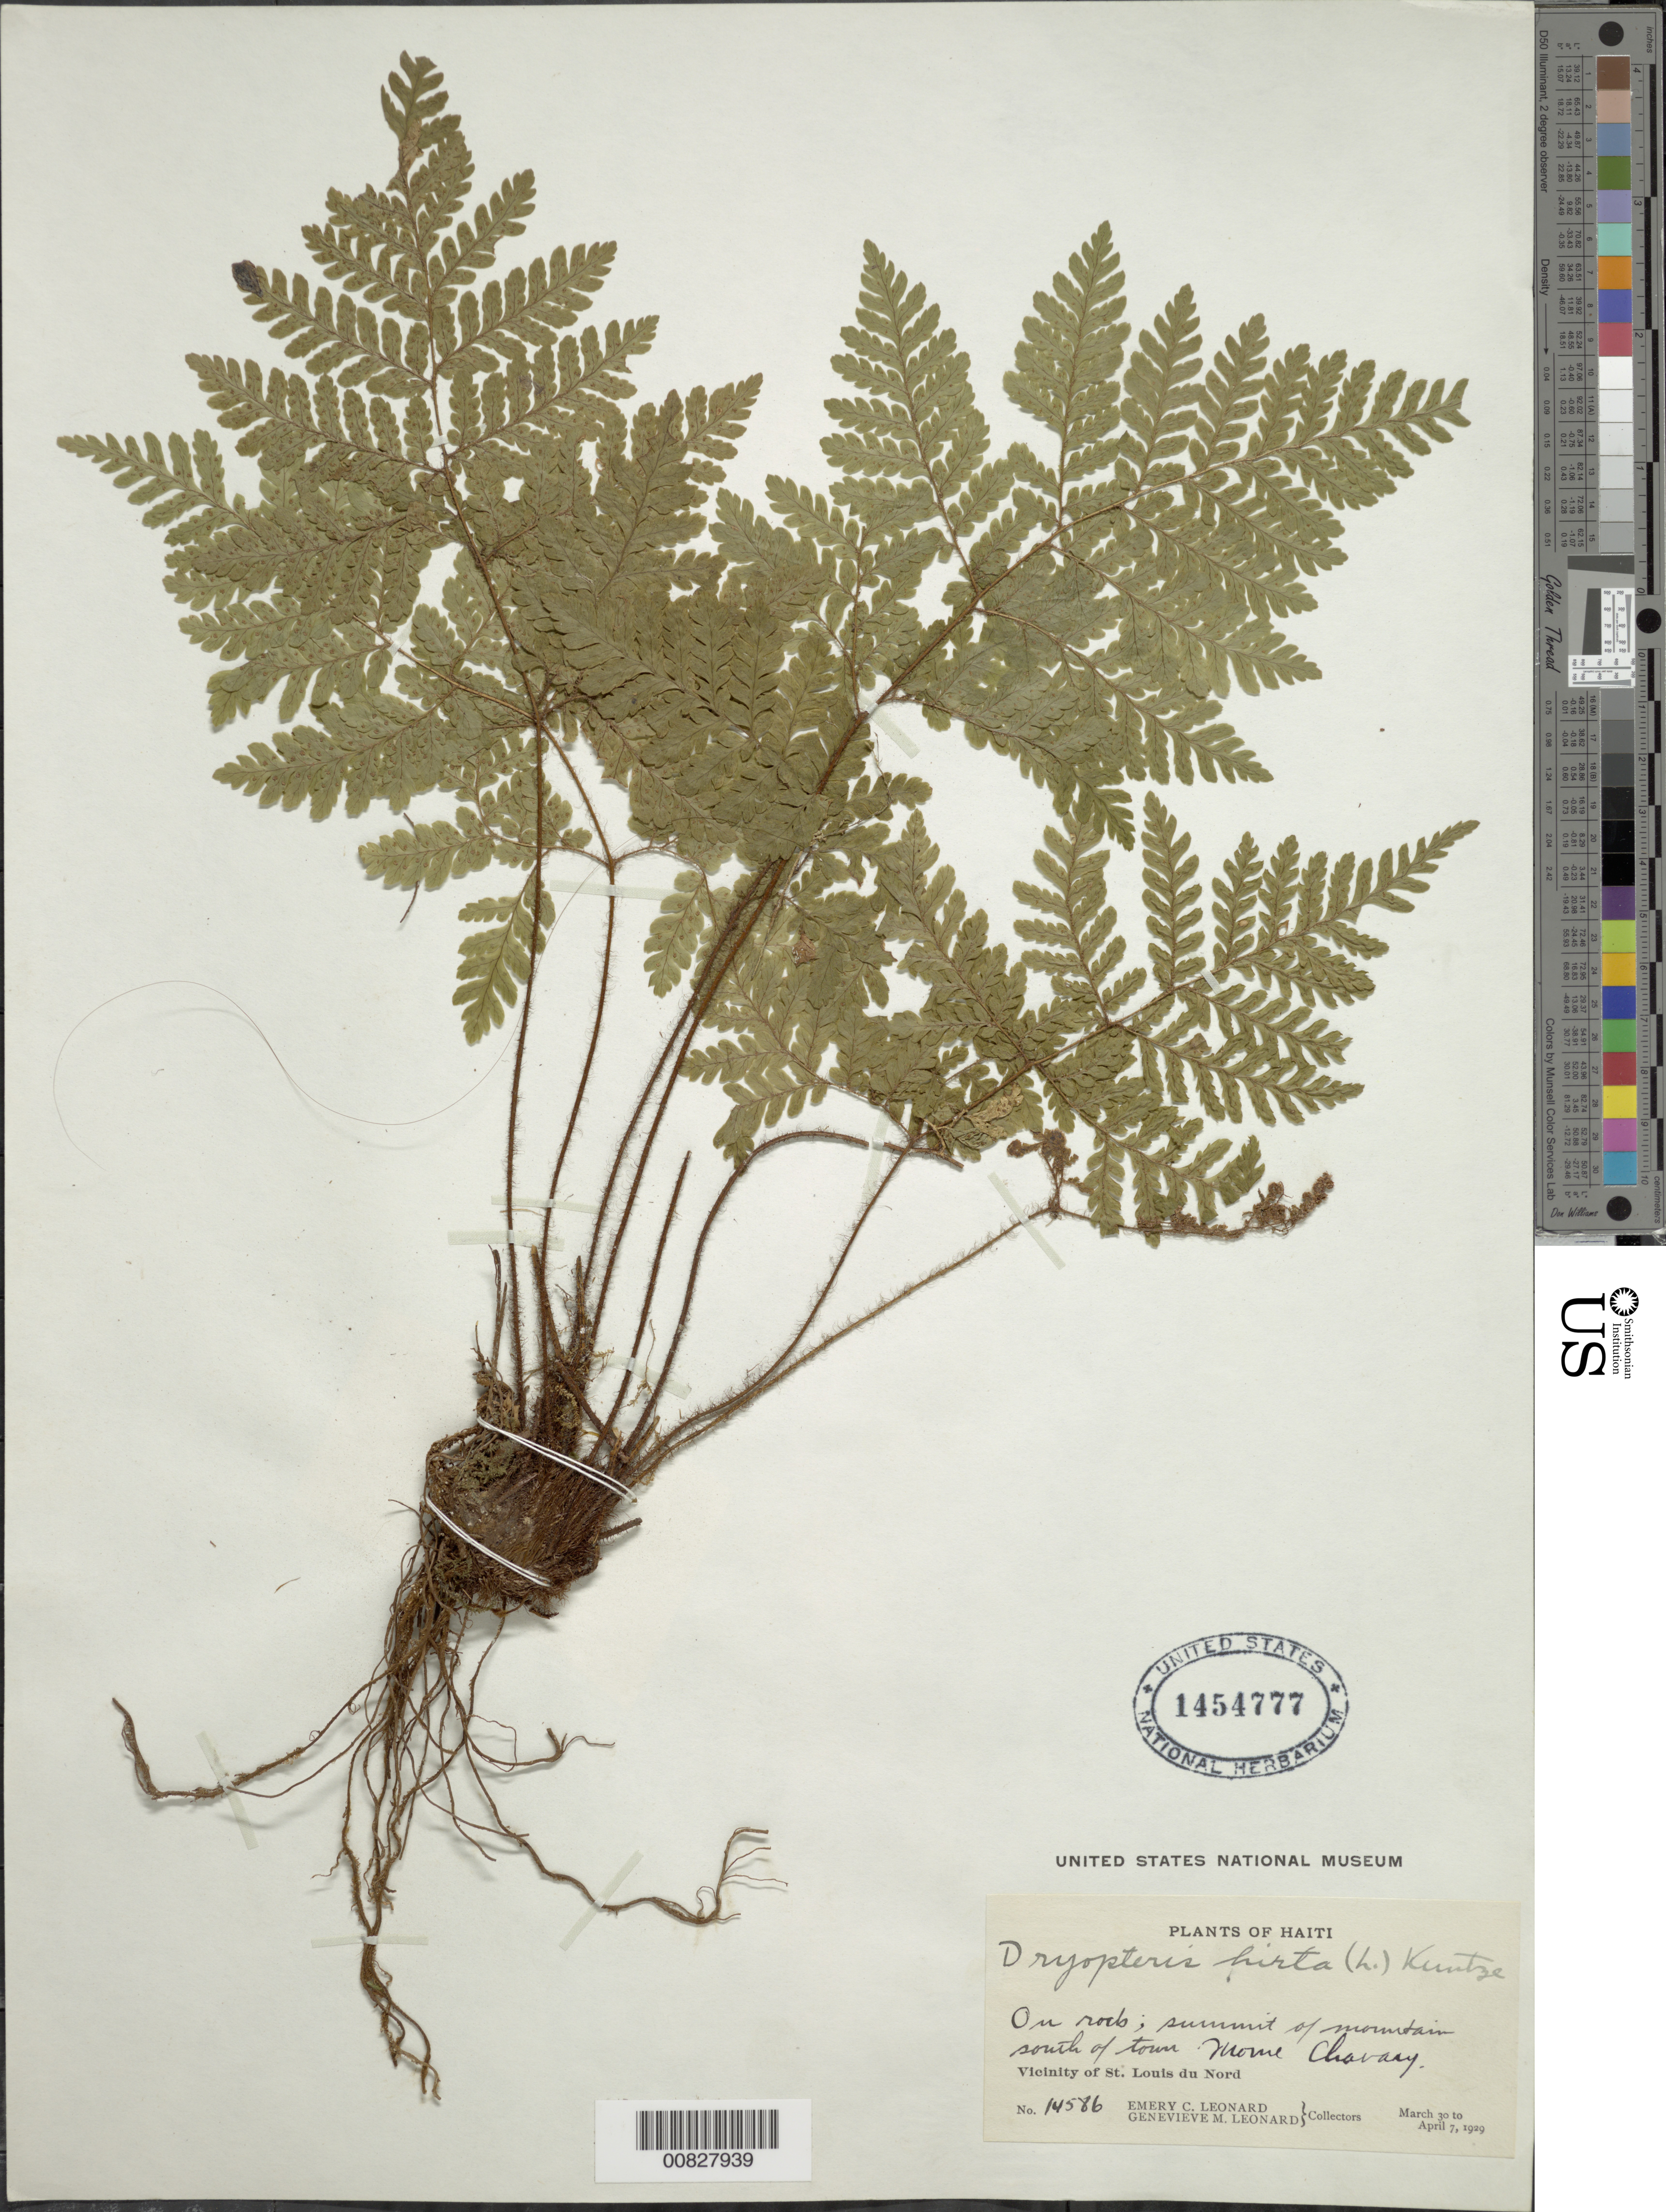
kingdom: Plantae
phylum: Tracheophyta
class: Polypodiopsida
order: Polypodiales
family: Dryopteridaceae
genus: Ctenitis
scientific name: Ctenitis hirta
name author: (Sw.) Ching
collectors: E. C. Leonard & G. M. Leonard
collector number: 14586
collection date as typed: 30 Mar 1929 to 07 Apr 1929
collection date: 1929-03-30/1929-04-07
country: Haiti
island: Hispaniola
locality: St. Louis du Nord, S of town, Morne Chavary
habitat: Summit, on rock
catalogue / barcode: US 1454777